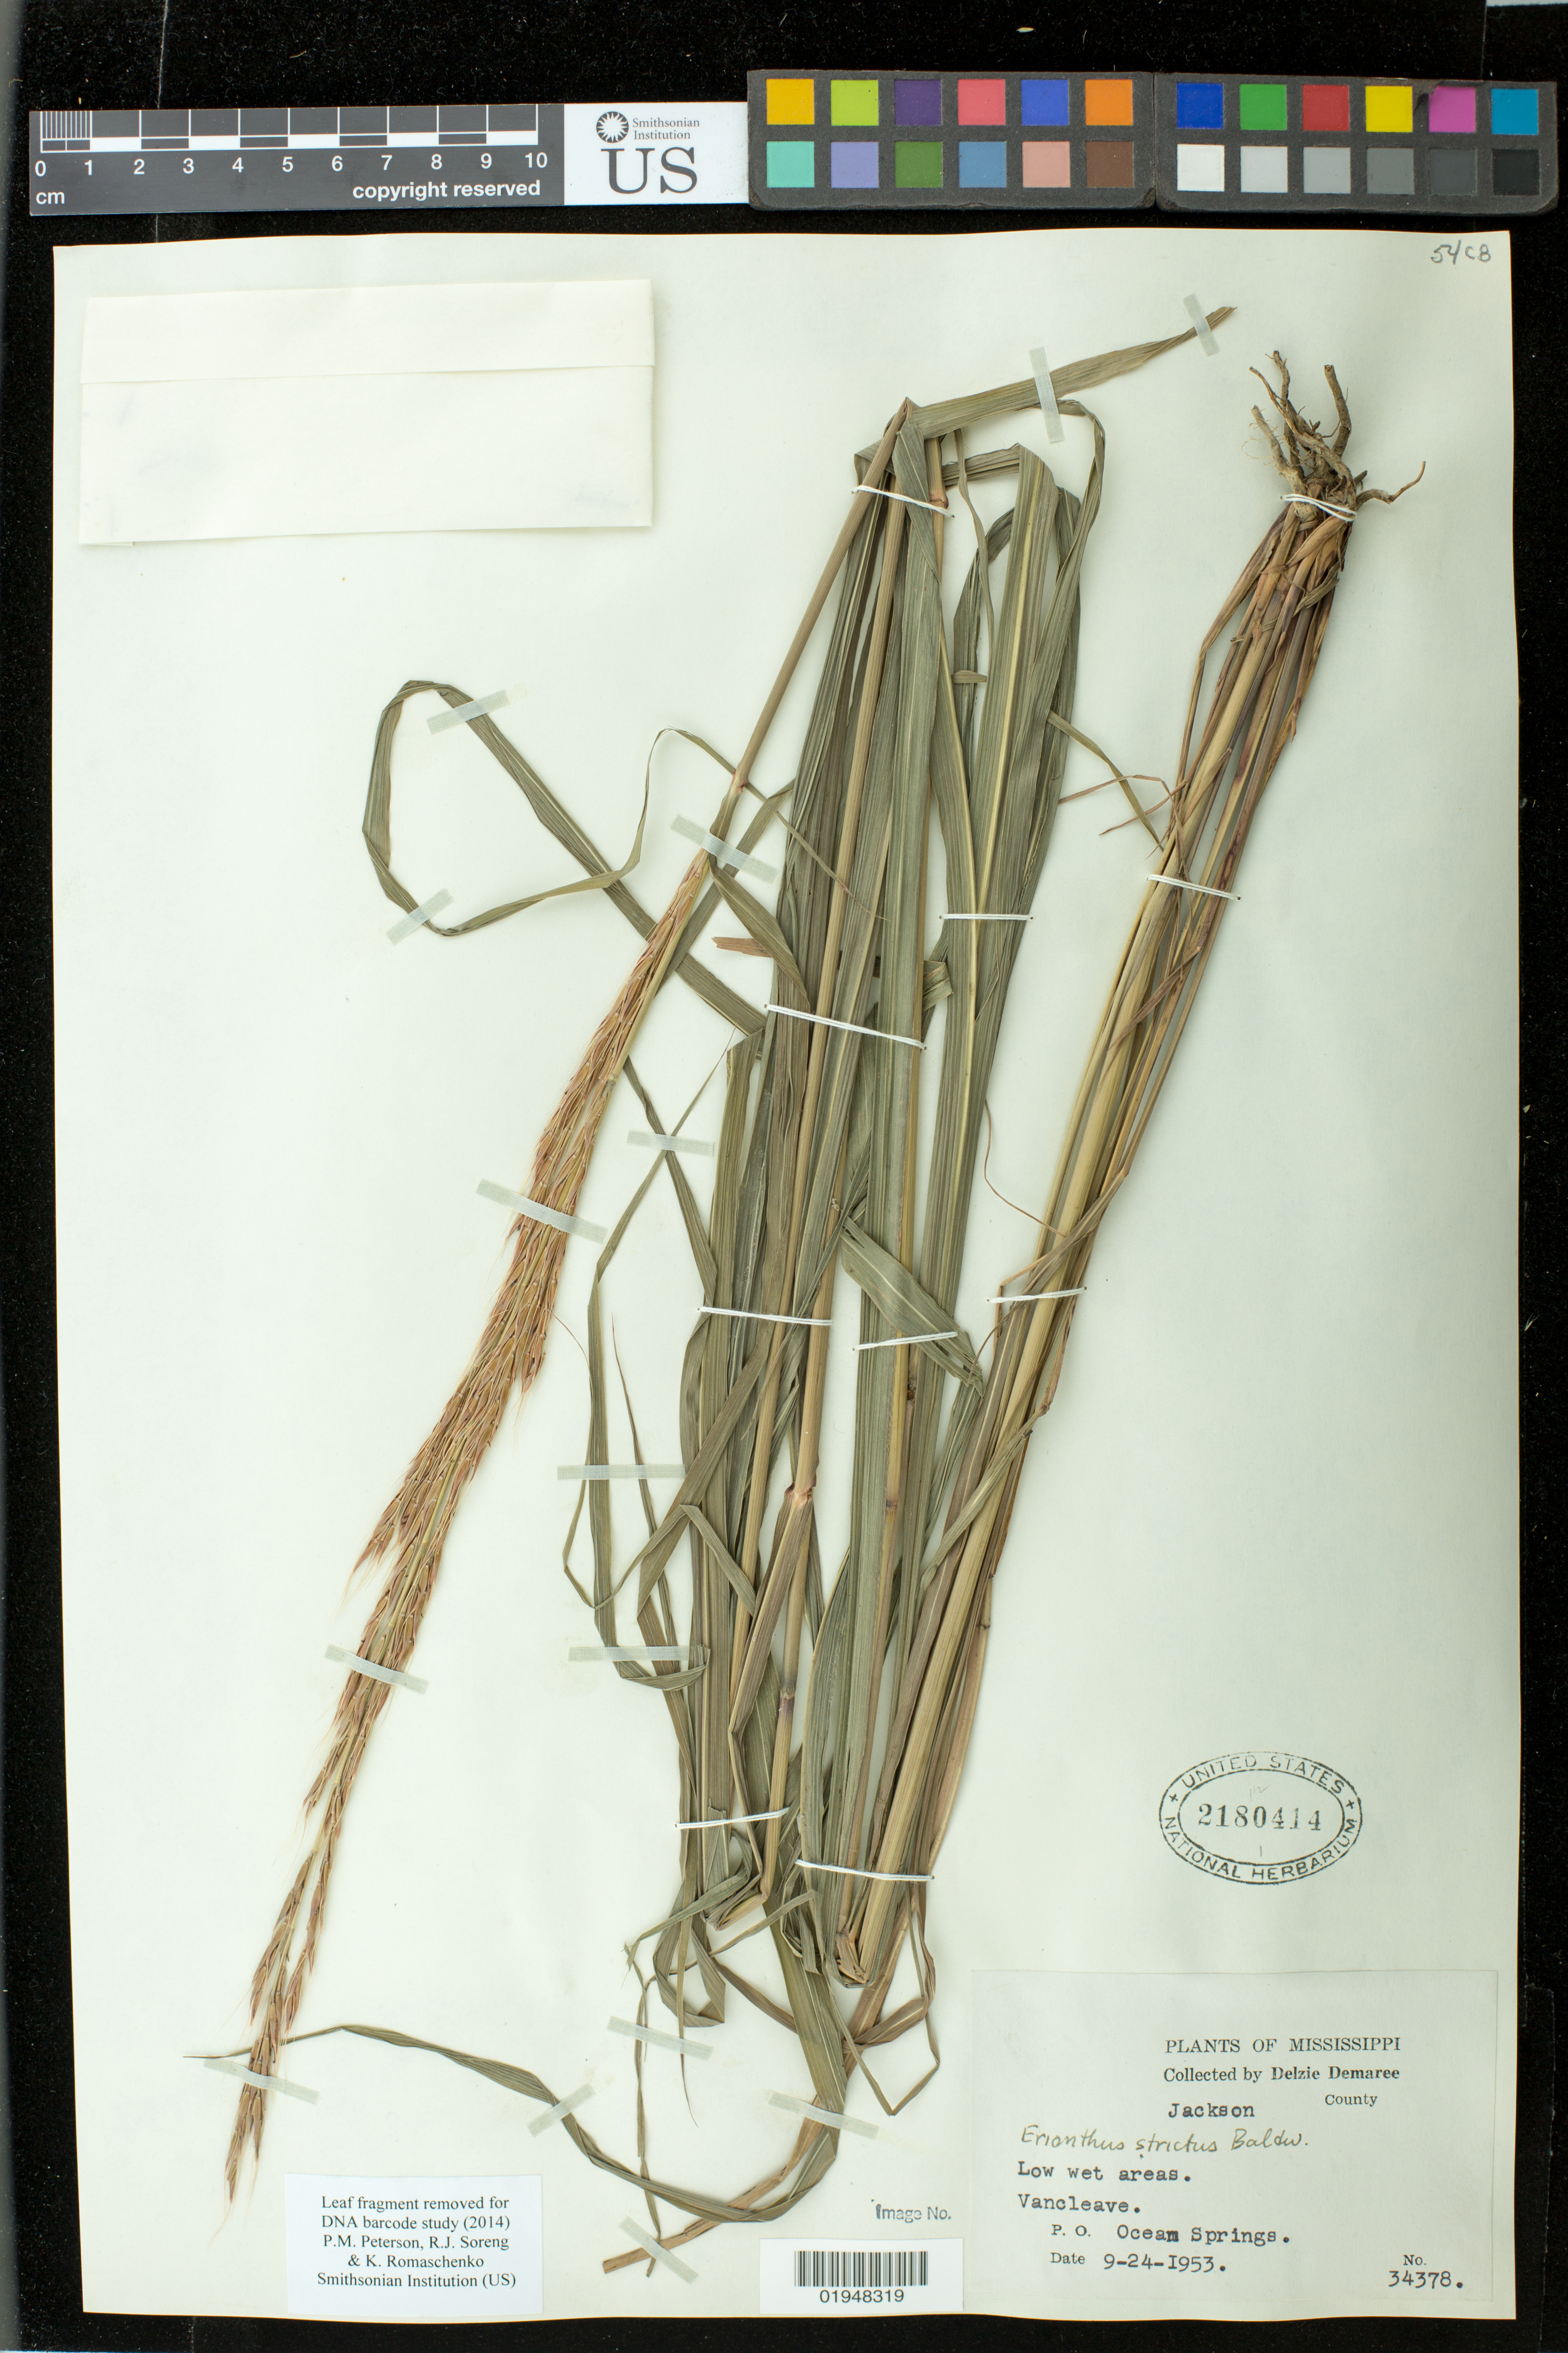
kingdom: Plantae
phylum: Tracheophyta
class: Liliopsida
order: Poales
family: Poaceae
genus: Erianthus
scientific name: Erianthus strictus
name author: Baldwin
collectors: D. Demaree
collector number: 34378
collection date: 1953-09-24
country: United States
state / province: Mississippi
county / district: Jackson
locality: Vancleave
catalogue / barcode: US 2180414